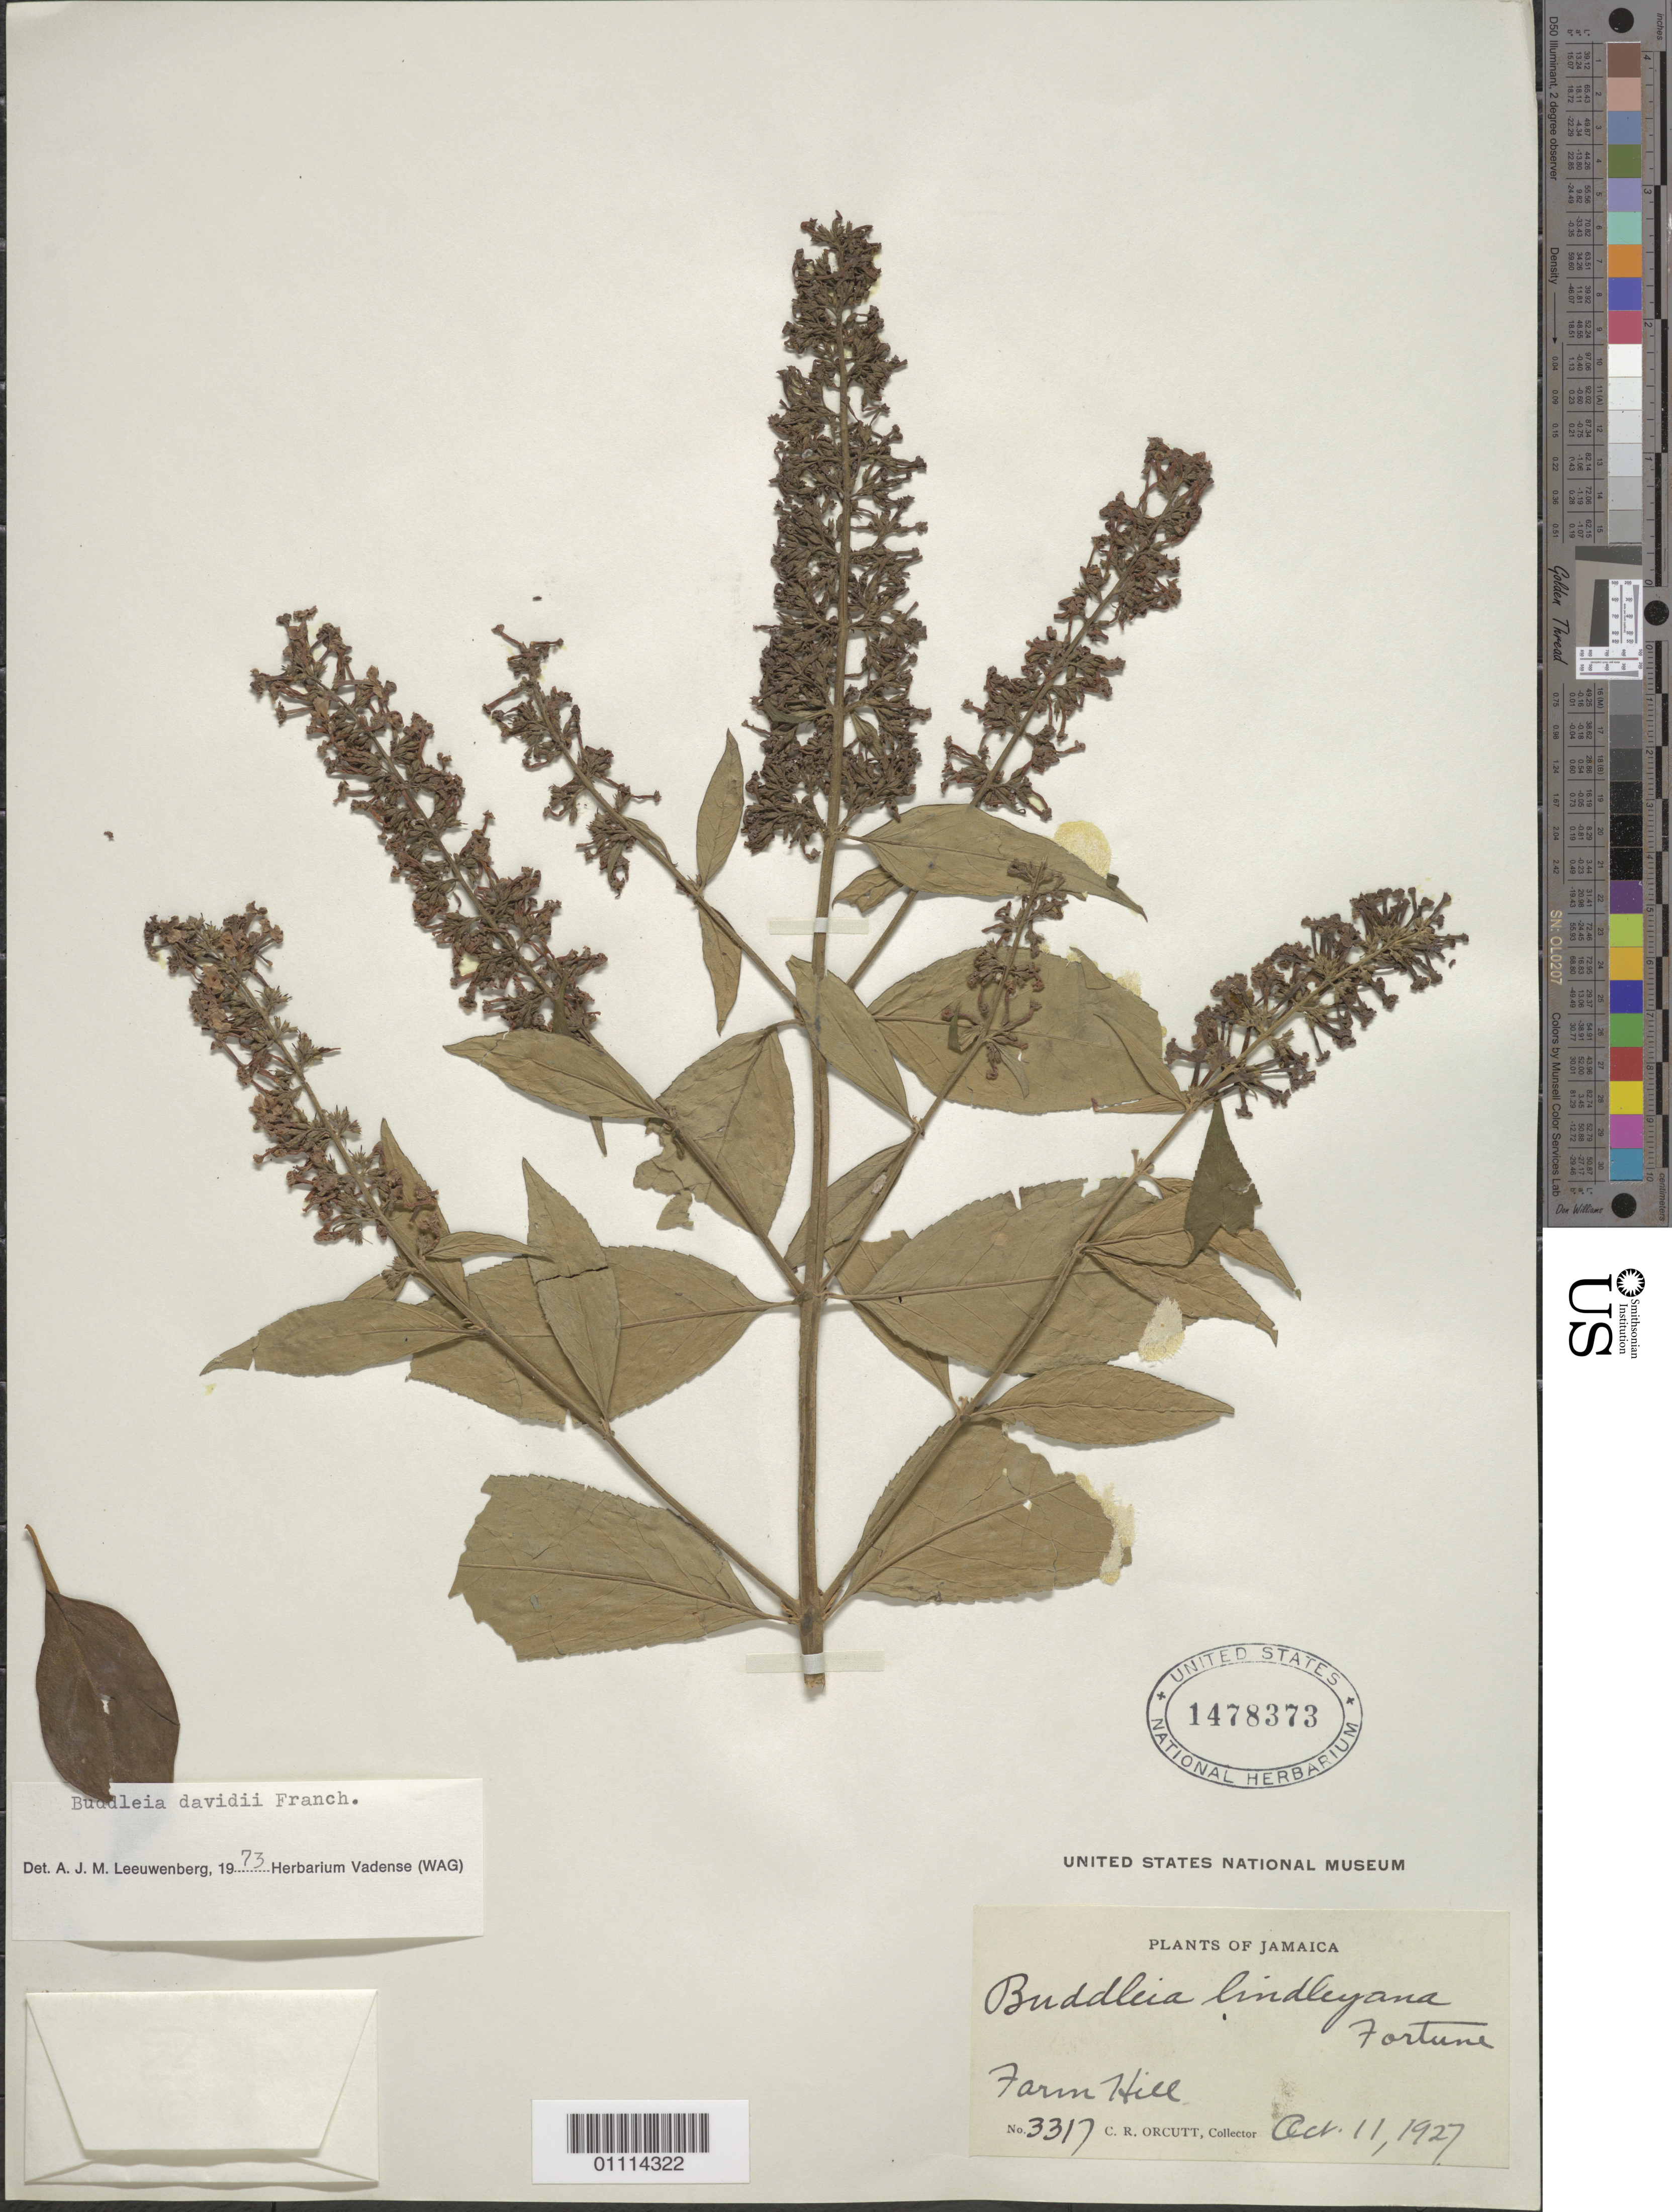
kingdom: Plantae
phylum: Tracheophyta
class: Magnoliopsida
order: Lamiales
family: Scrophulariaceae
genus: Buddleja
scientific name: Buddleja davidii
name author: Franch.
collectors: C. R. Orcutt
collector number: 3317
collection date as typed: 11 Oct 1927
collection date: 1927-10-11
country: Jamaica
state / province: Saint Thomas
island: Jamaica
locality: Farm Hill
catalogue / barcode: US 1478373